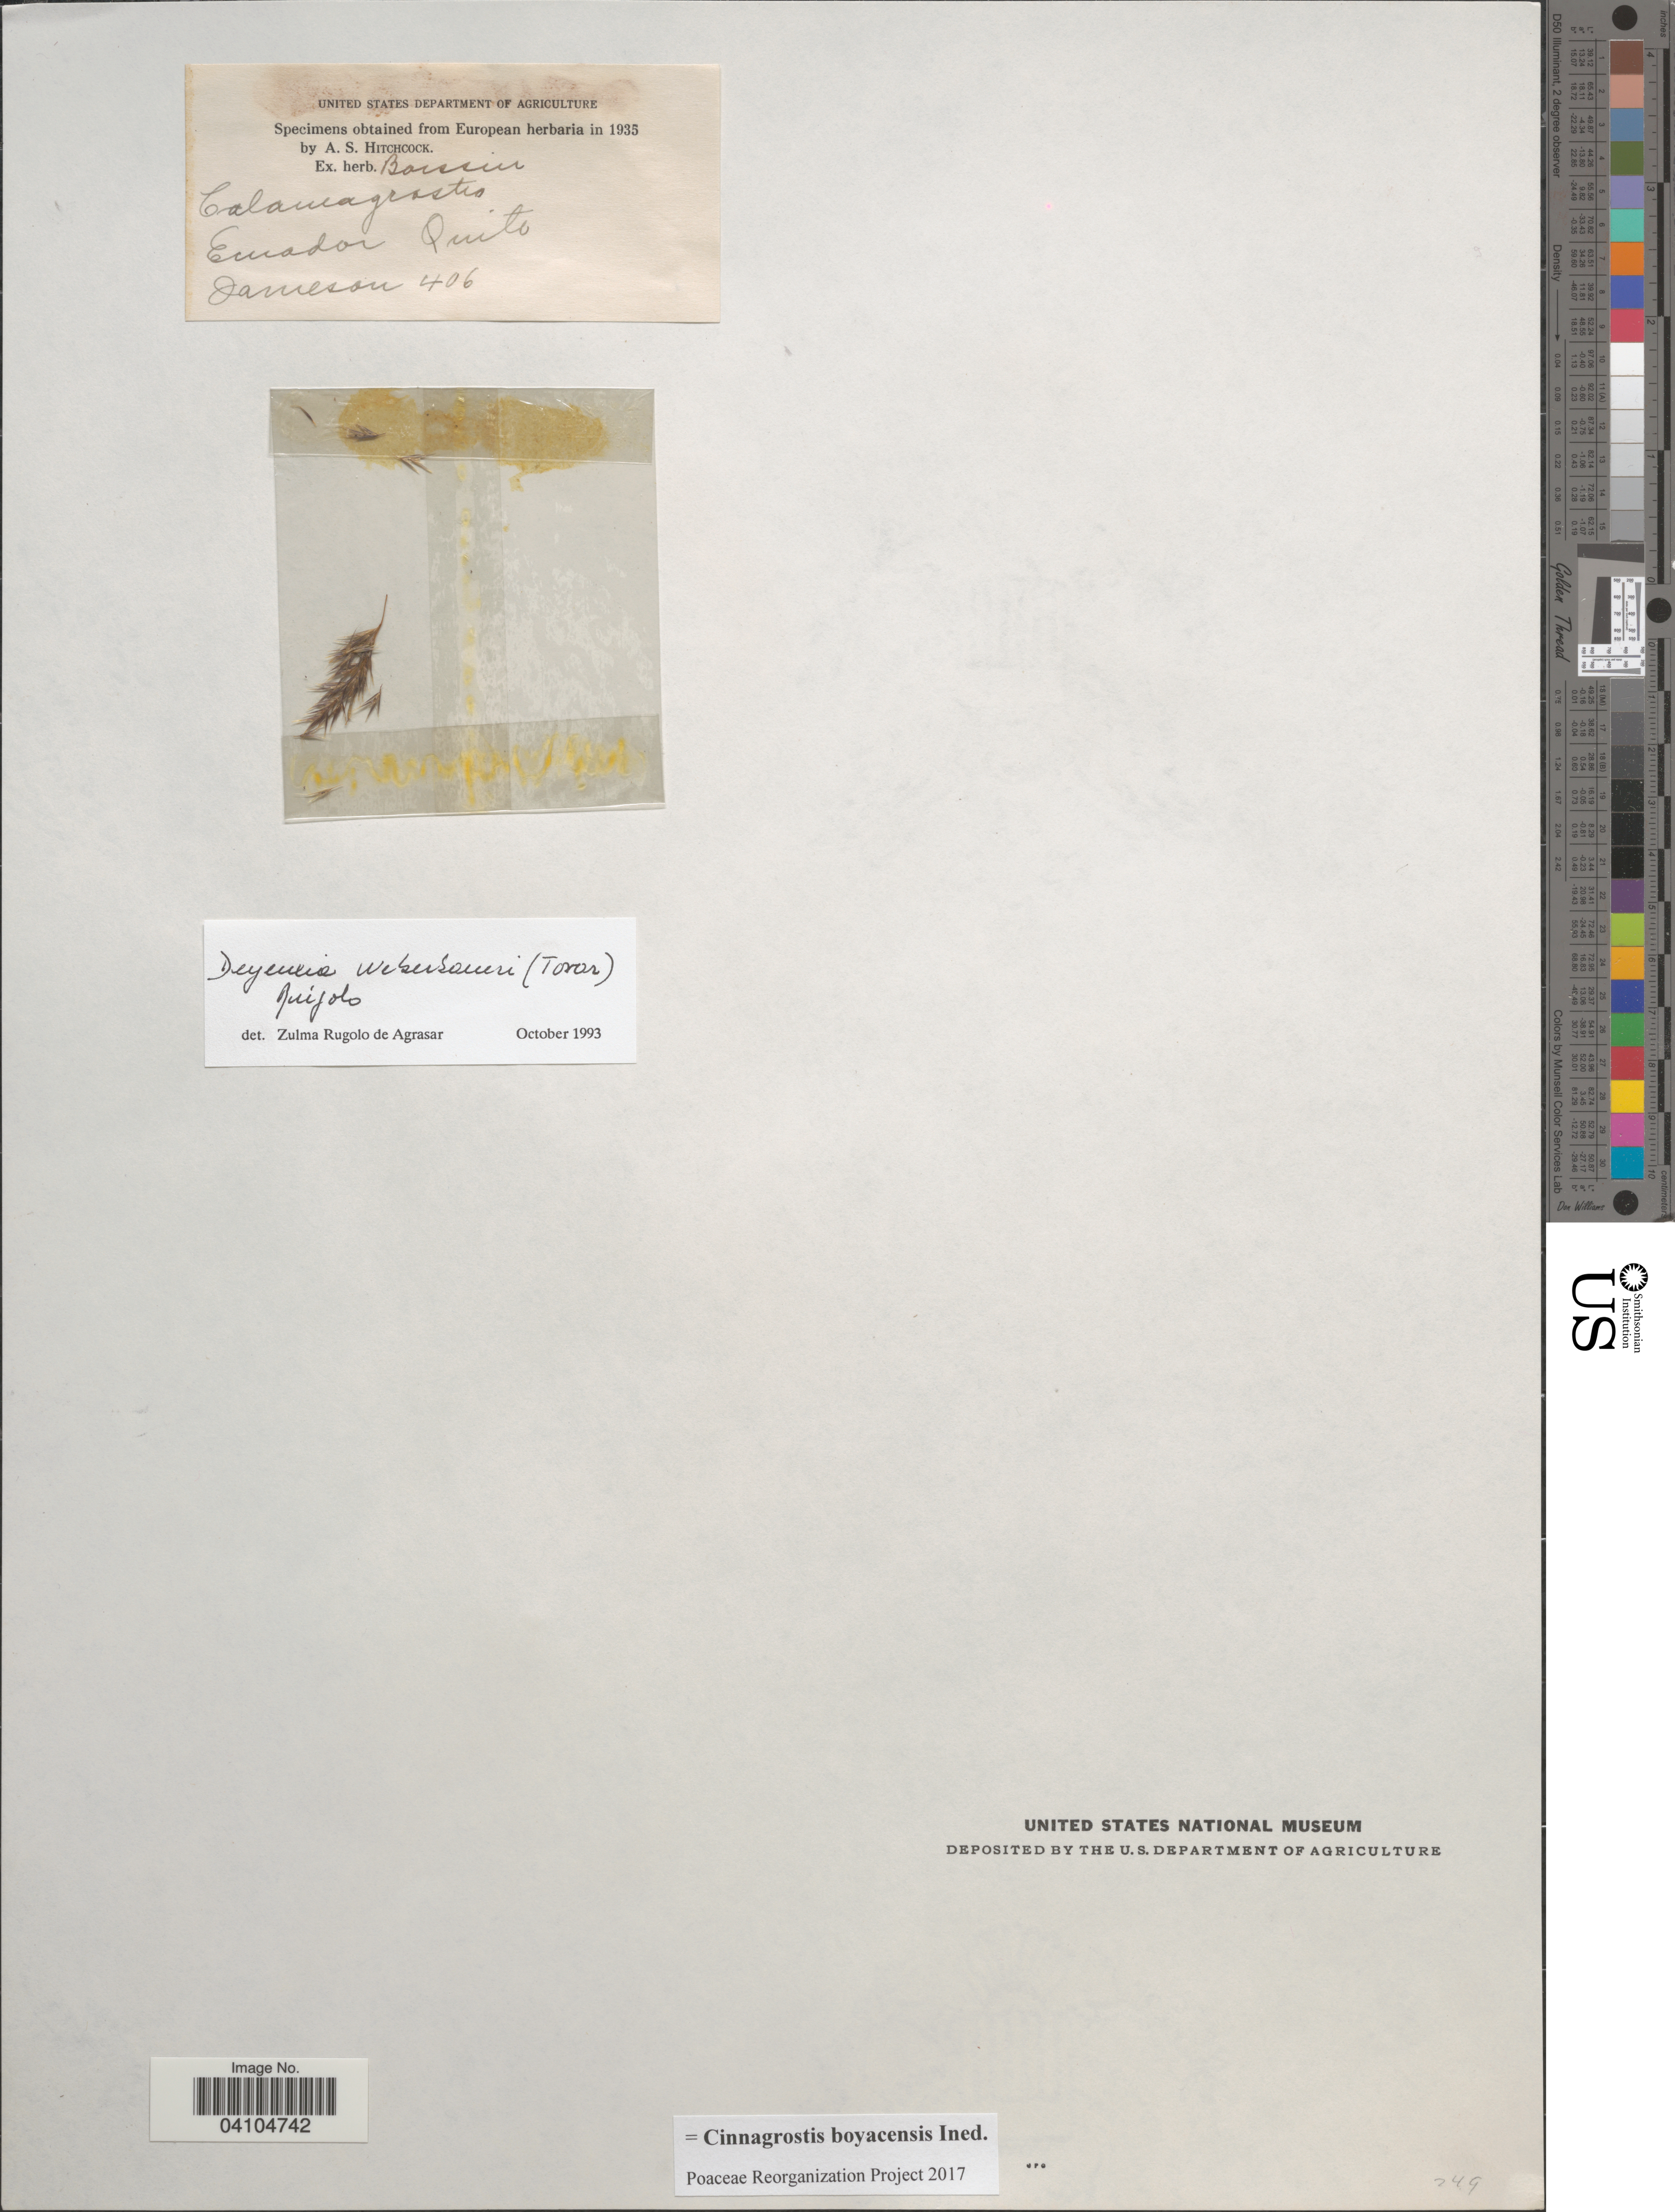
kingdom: Plantae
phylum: Tracheophyta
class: Liliopsida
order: Poales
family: Poaceae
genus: Deschampsia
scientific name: Deschampsia boyacensis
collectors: -- Jameson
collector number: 406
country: Ecuador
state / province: Pichincha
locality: Quito.